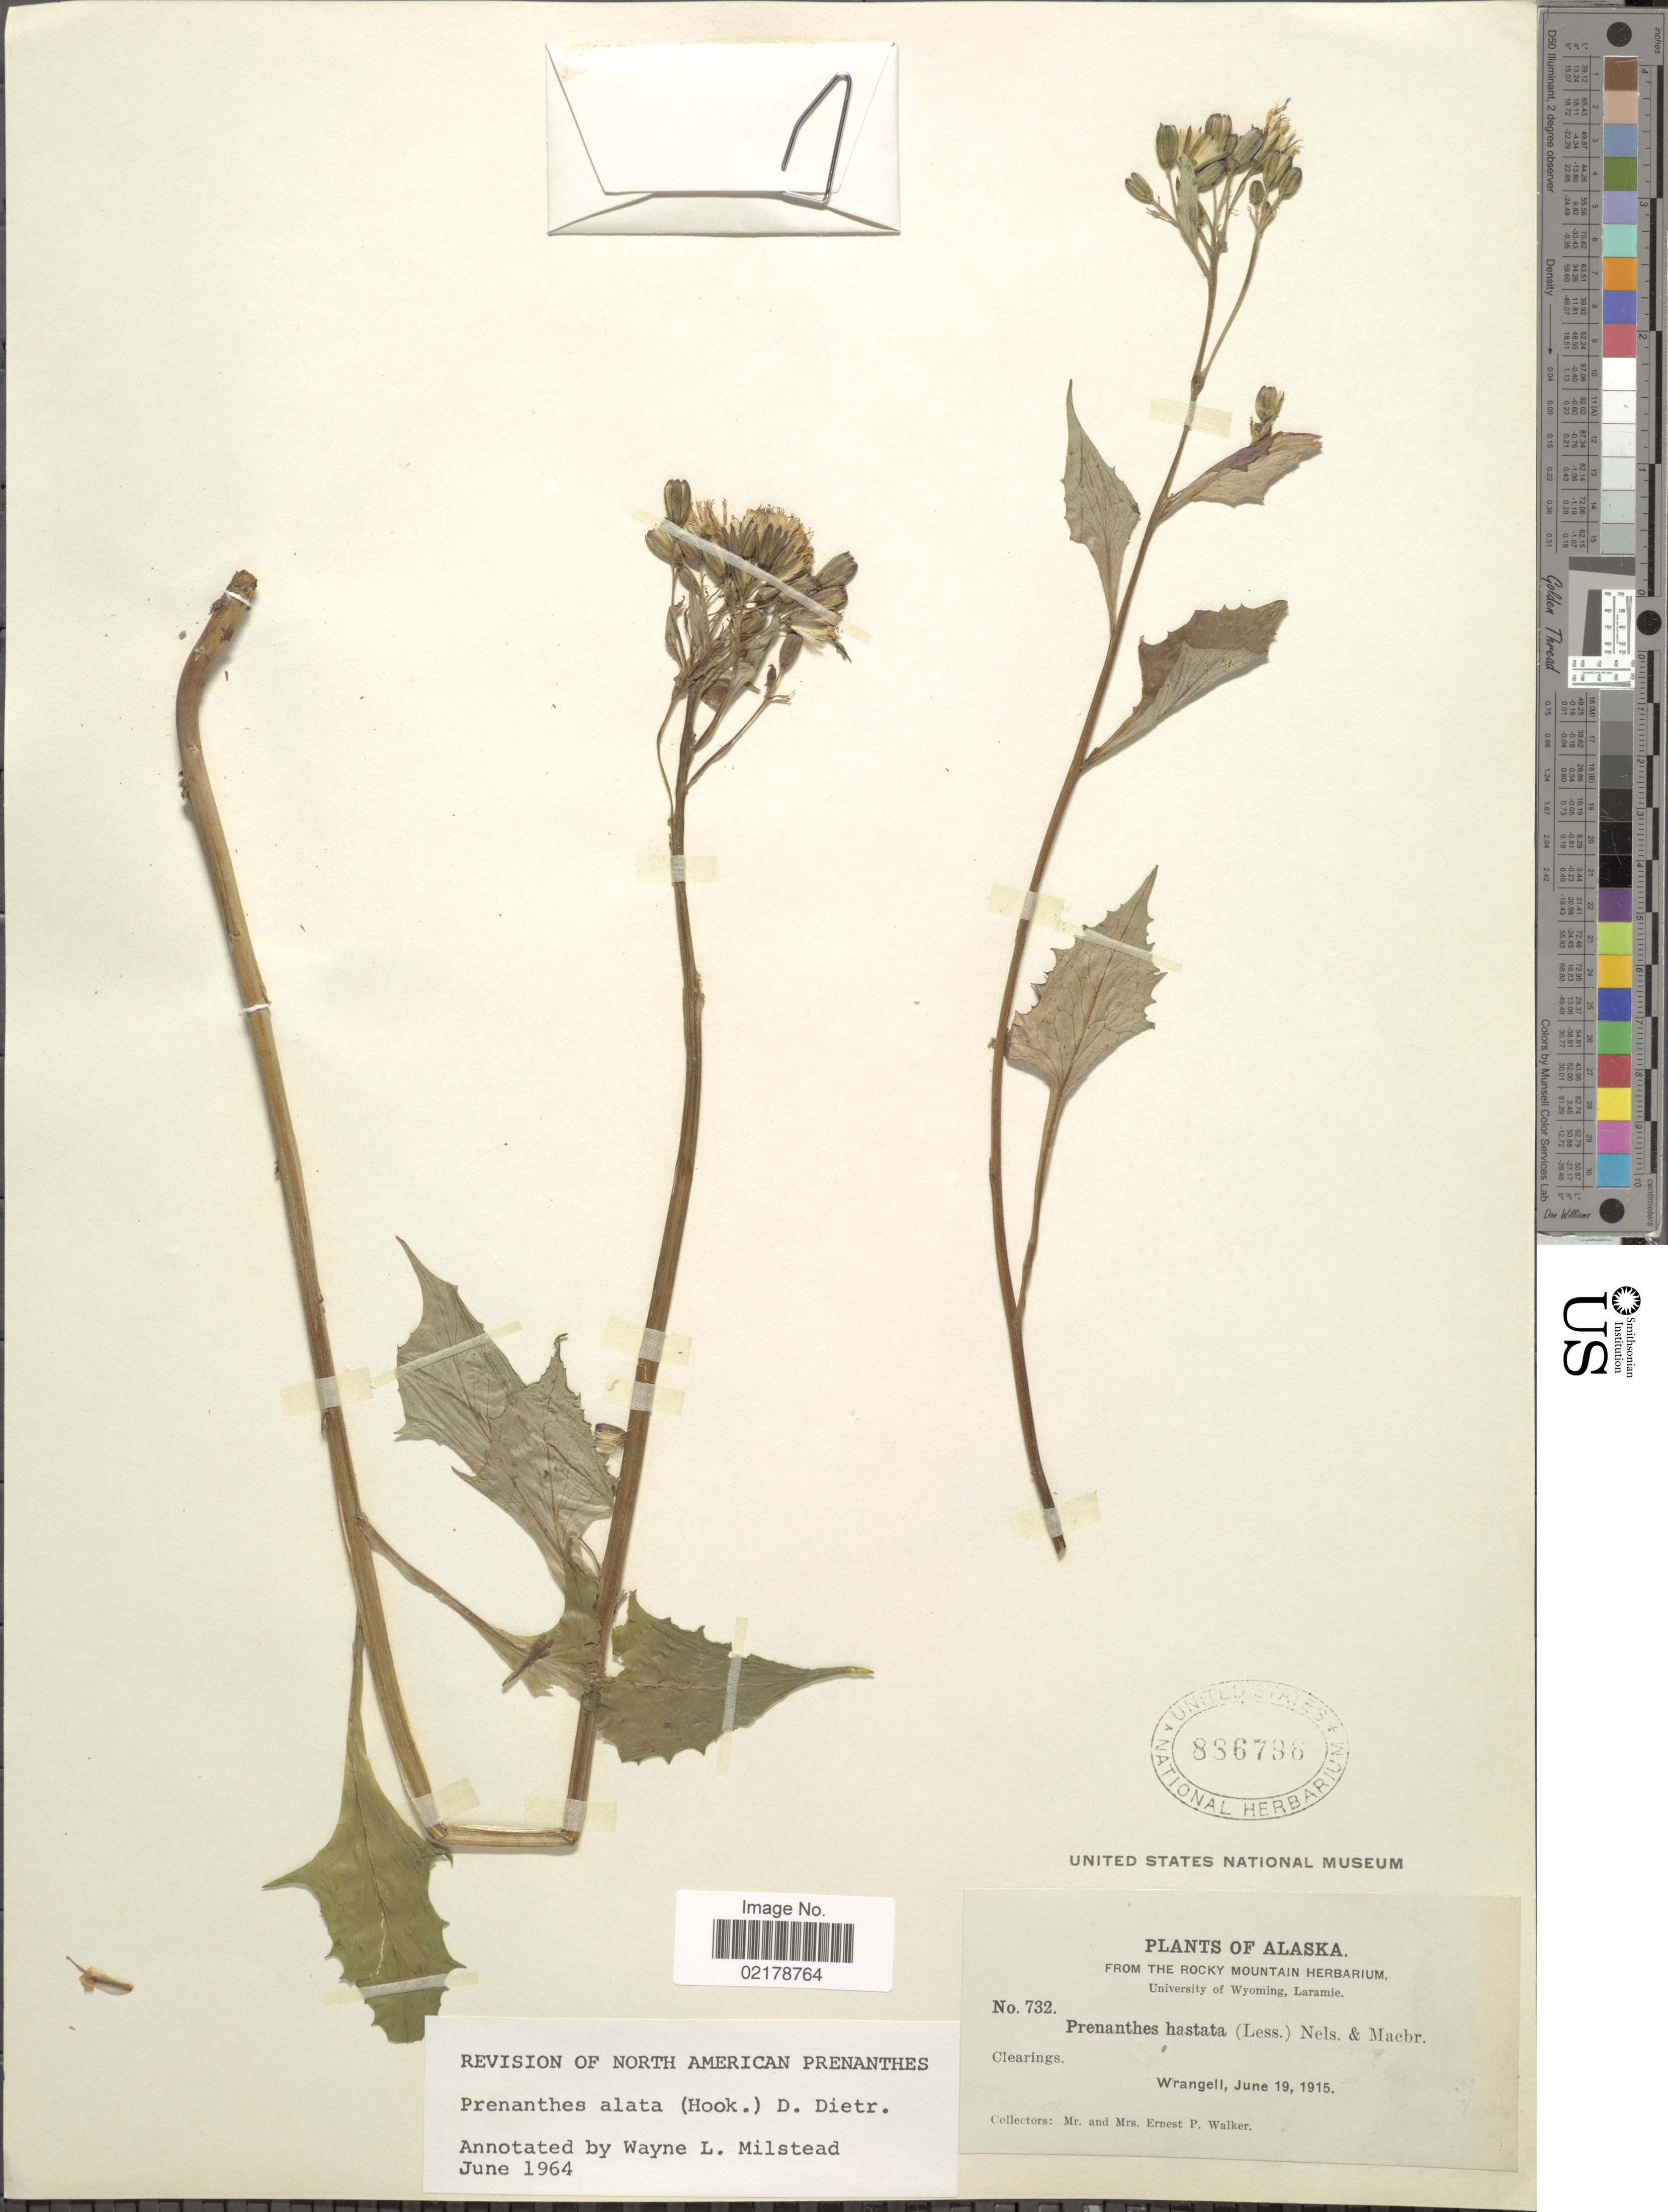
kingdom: Plantae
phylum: Tracheophyta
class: Magnoliopsida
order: Asterales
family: Asteraceae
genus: Nabalus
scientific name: Nabalus alatus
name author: Hook.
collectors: E. P. Walker & E. Walker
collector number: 732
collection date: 1915-06-19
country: United States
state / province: Alaska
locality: Clearings. Wrangell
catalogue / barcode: US 886786